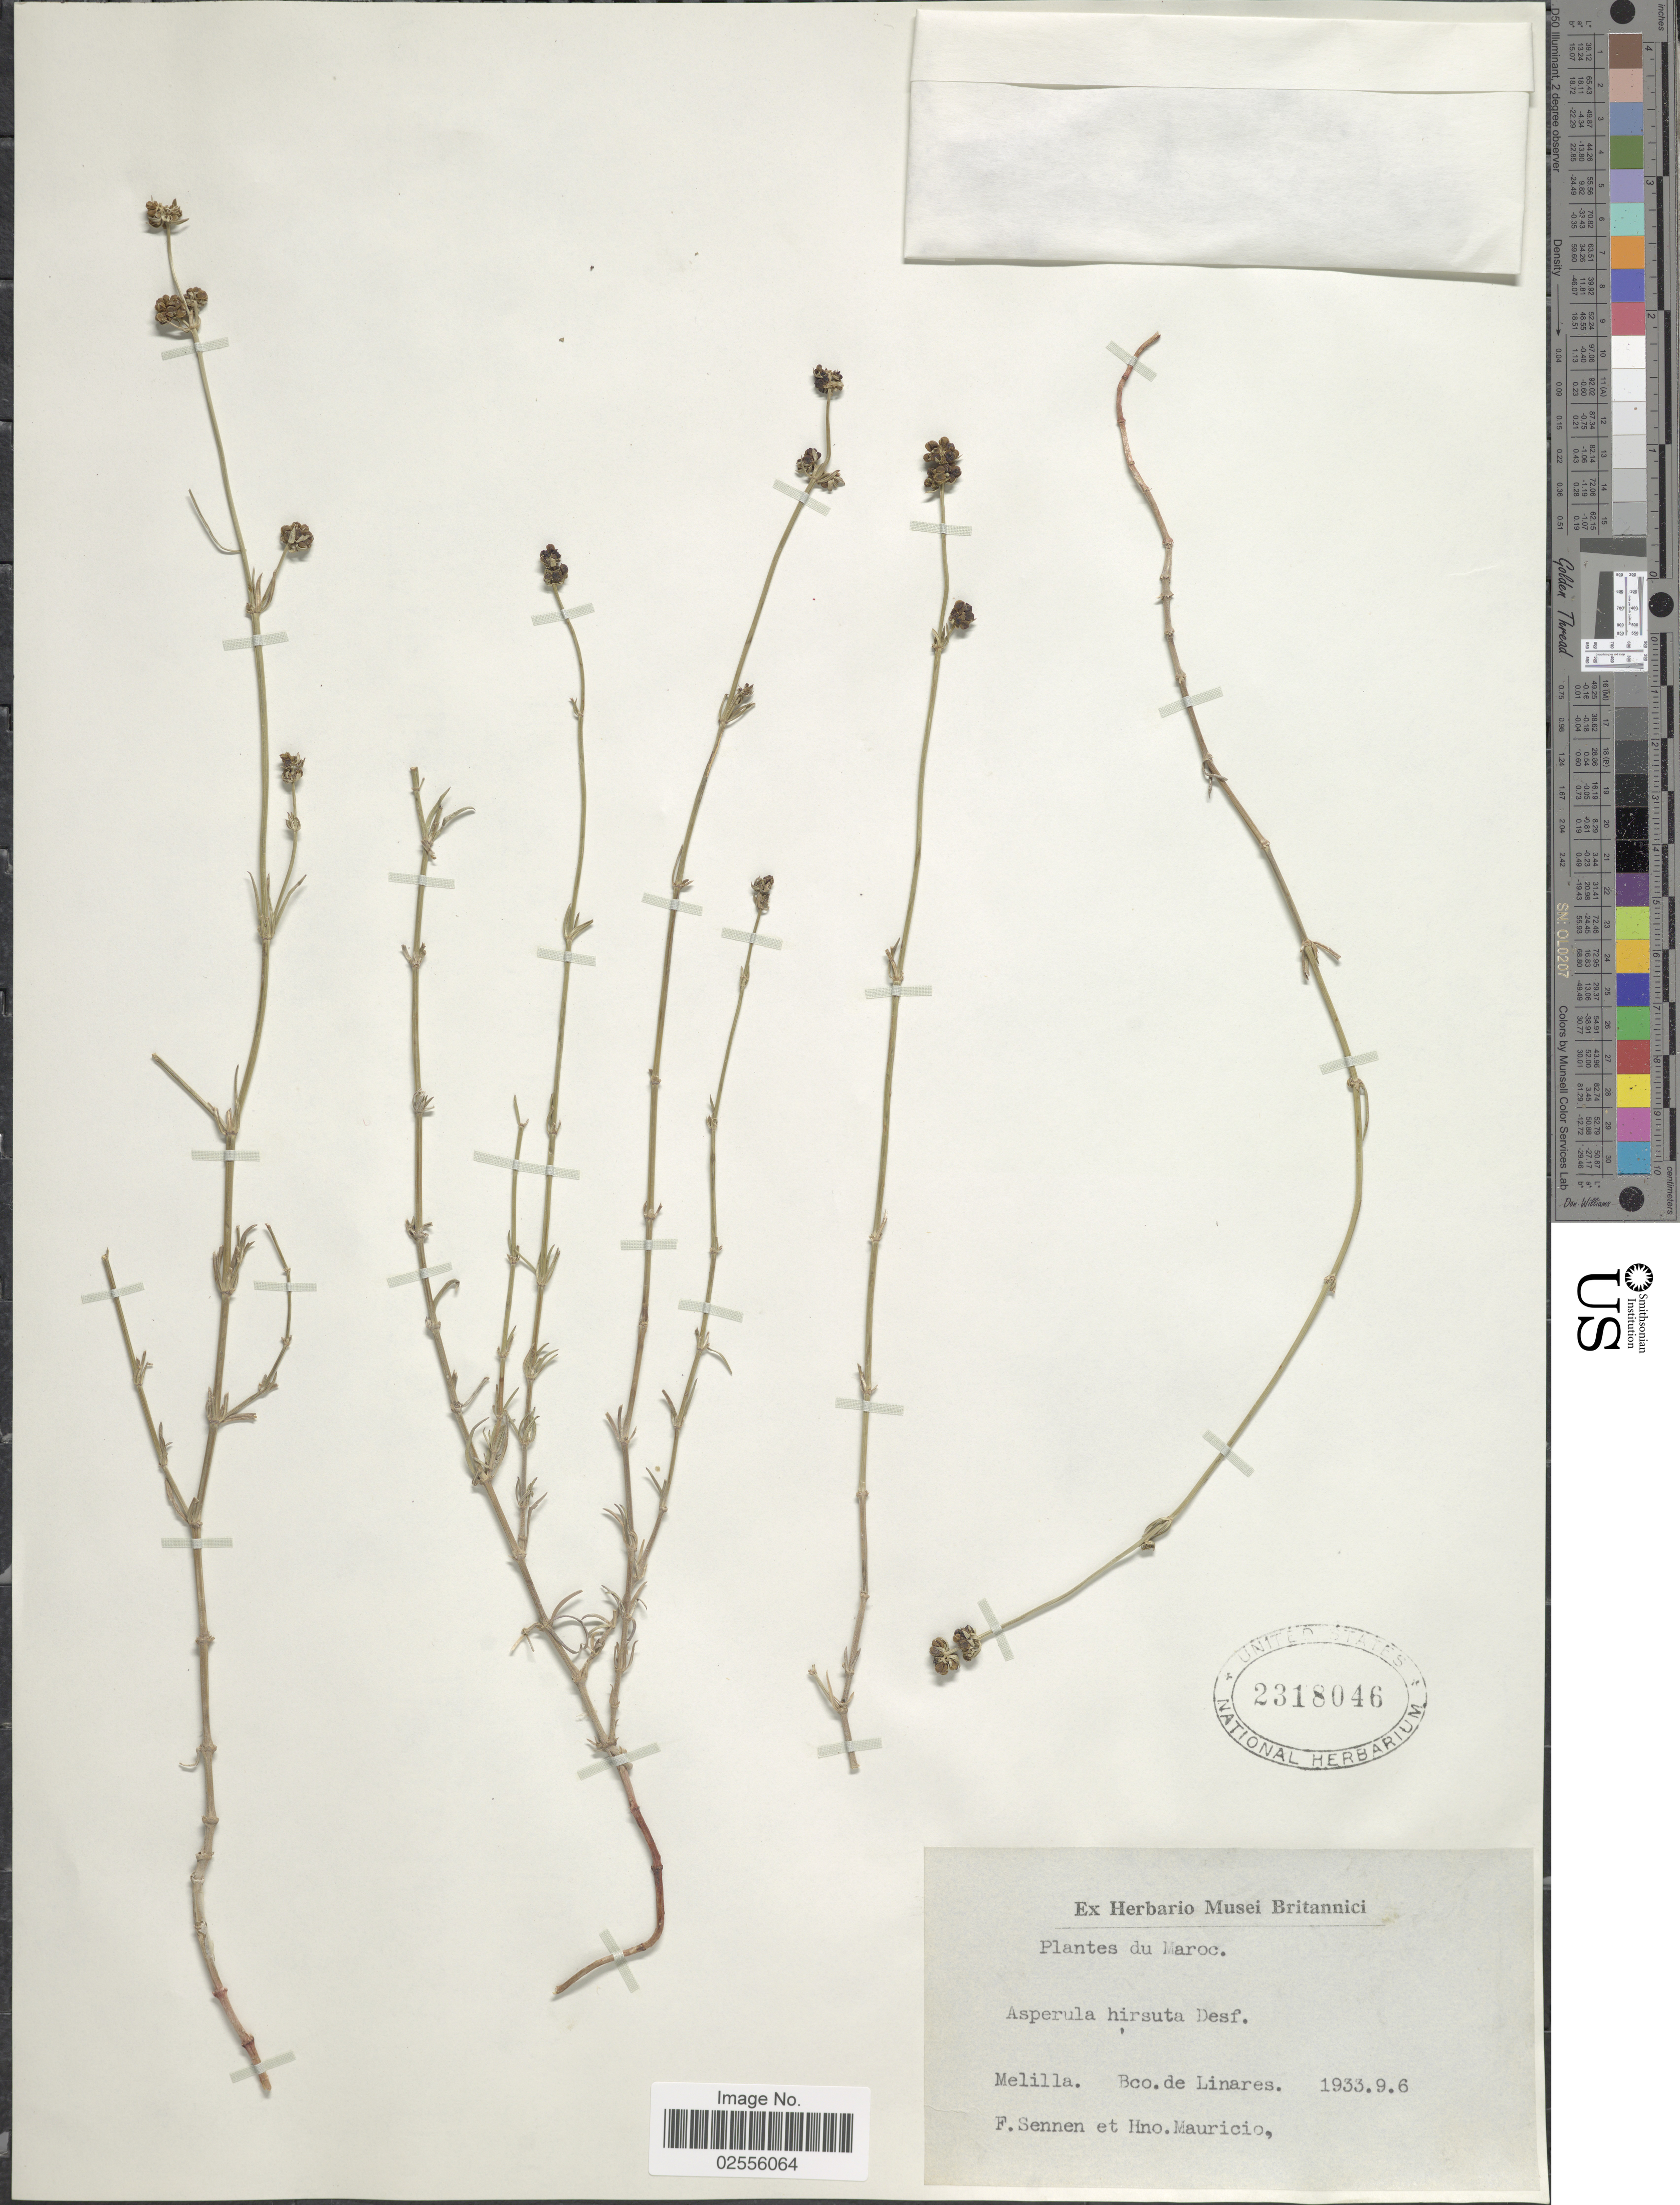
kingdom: Plantae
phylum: Tracheophyta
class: Magnoliopsida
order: Gentianales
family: Rubiaceae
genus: Asperula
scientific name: Asperula hirsuta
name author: Desf.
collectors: E. Sennen & H. Mauricio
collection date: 1933-09-06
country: Spain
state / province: Spanish North African Territories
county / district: Melilla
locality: Bco. de Linares.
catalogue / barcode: US 2318046